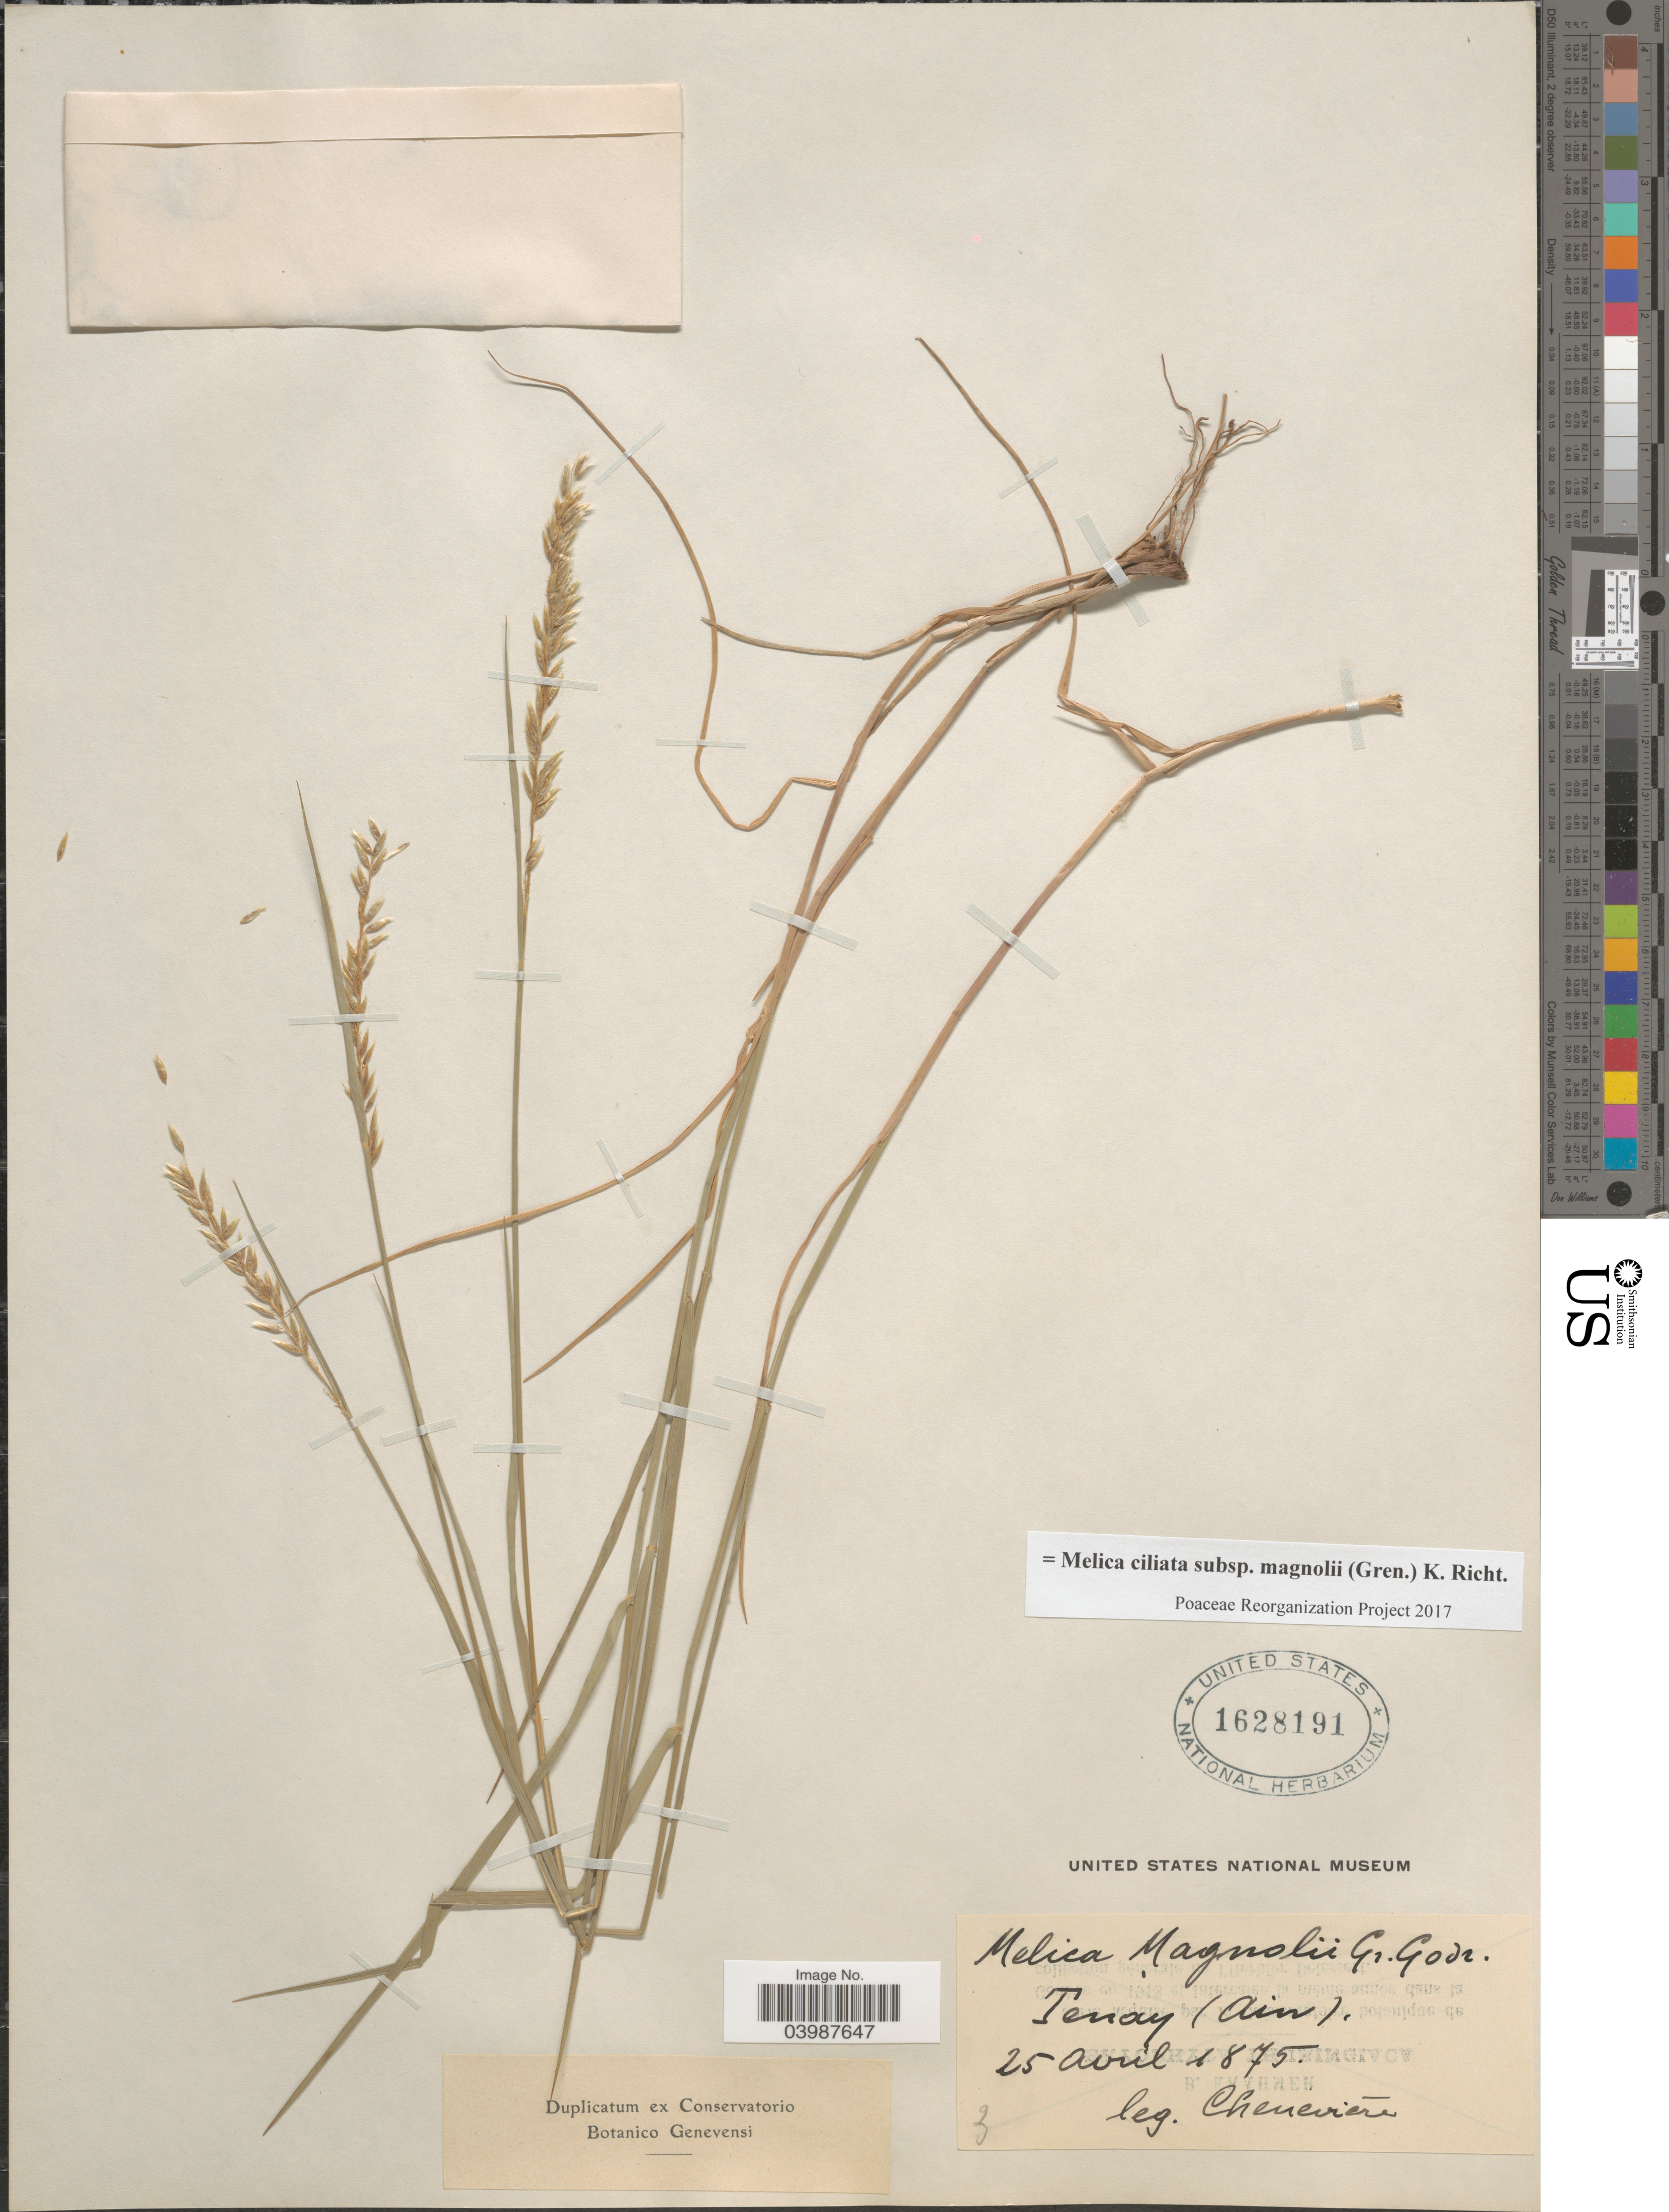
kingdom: Plantae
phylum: Tracheophyta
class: Liliopsida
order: Poales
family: Poaceae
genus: Melica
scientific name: Melica ciliata subsp. magnolii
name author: K. Richt.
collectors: Chenevière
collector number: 3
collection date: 1875-04-25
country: France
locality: Tenay (Ain).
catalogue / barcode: US 1628191